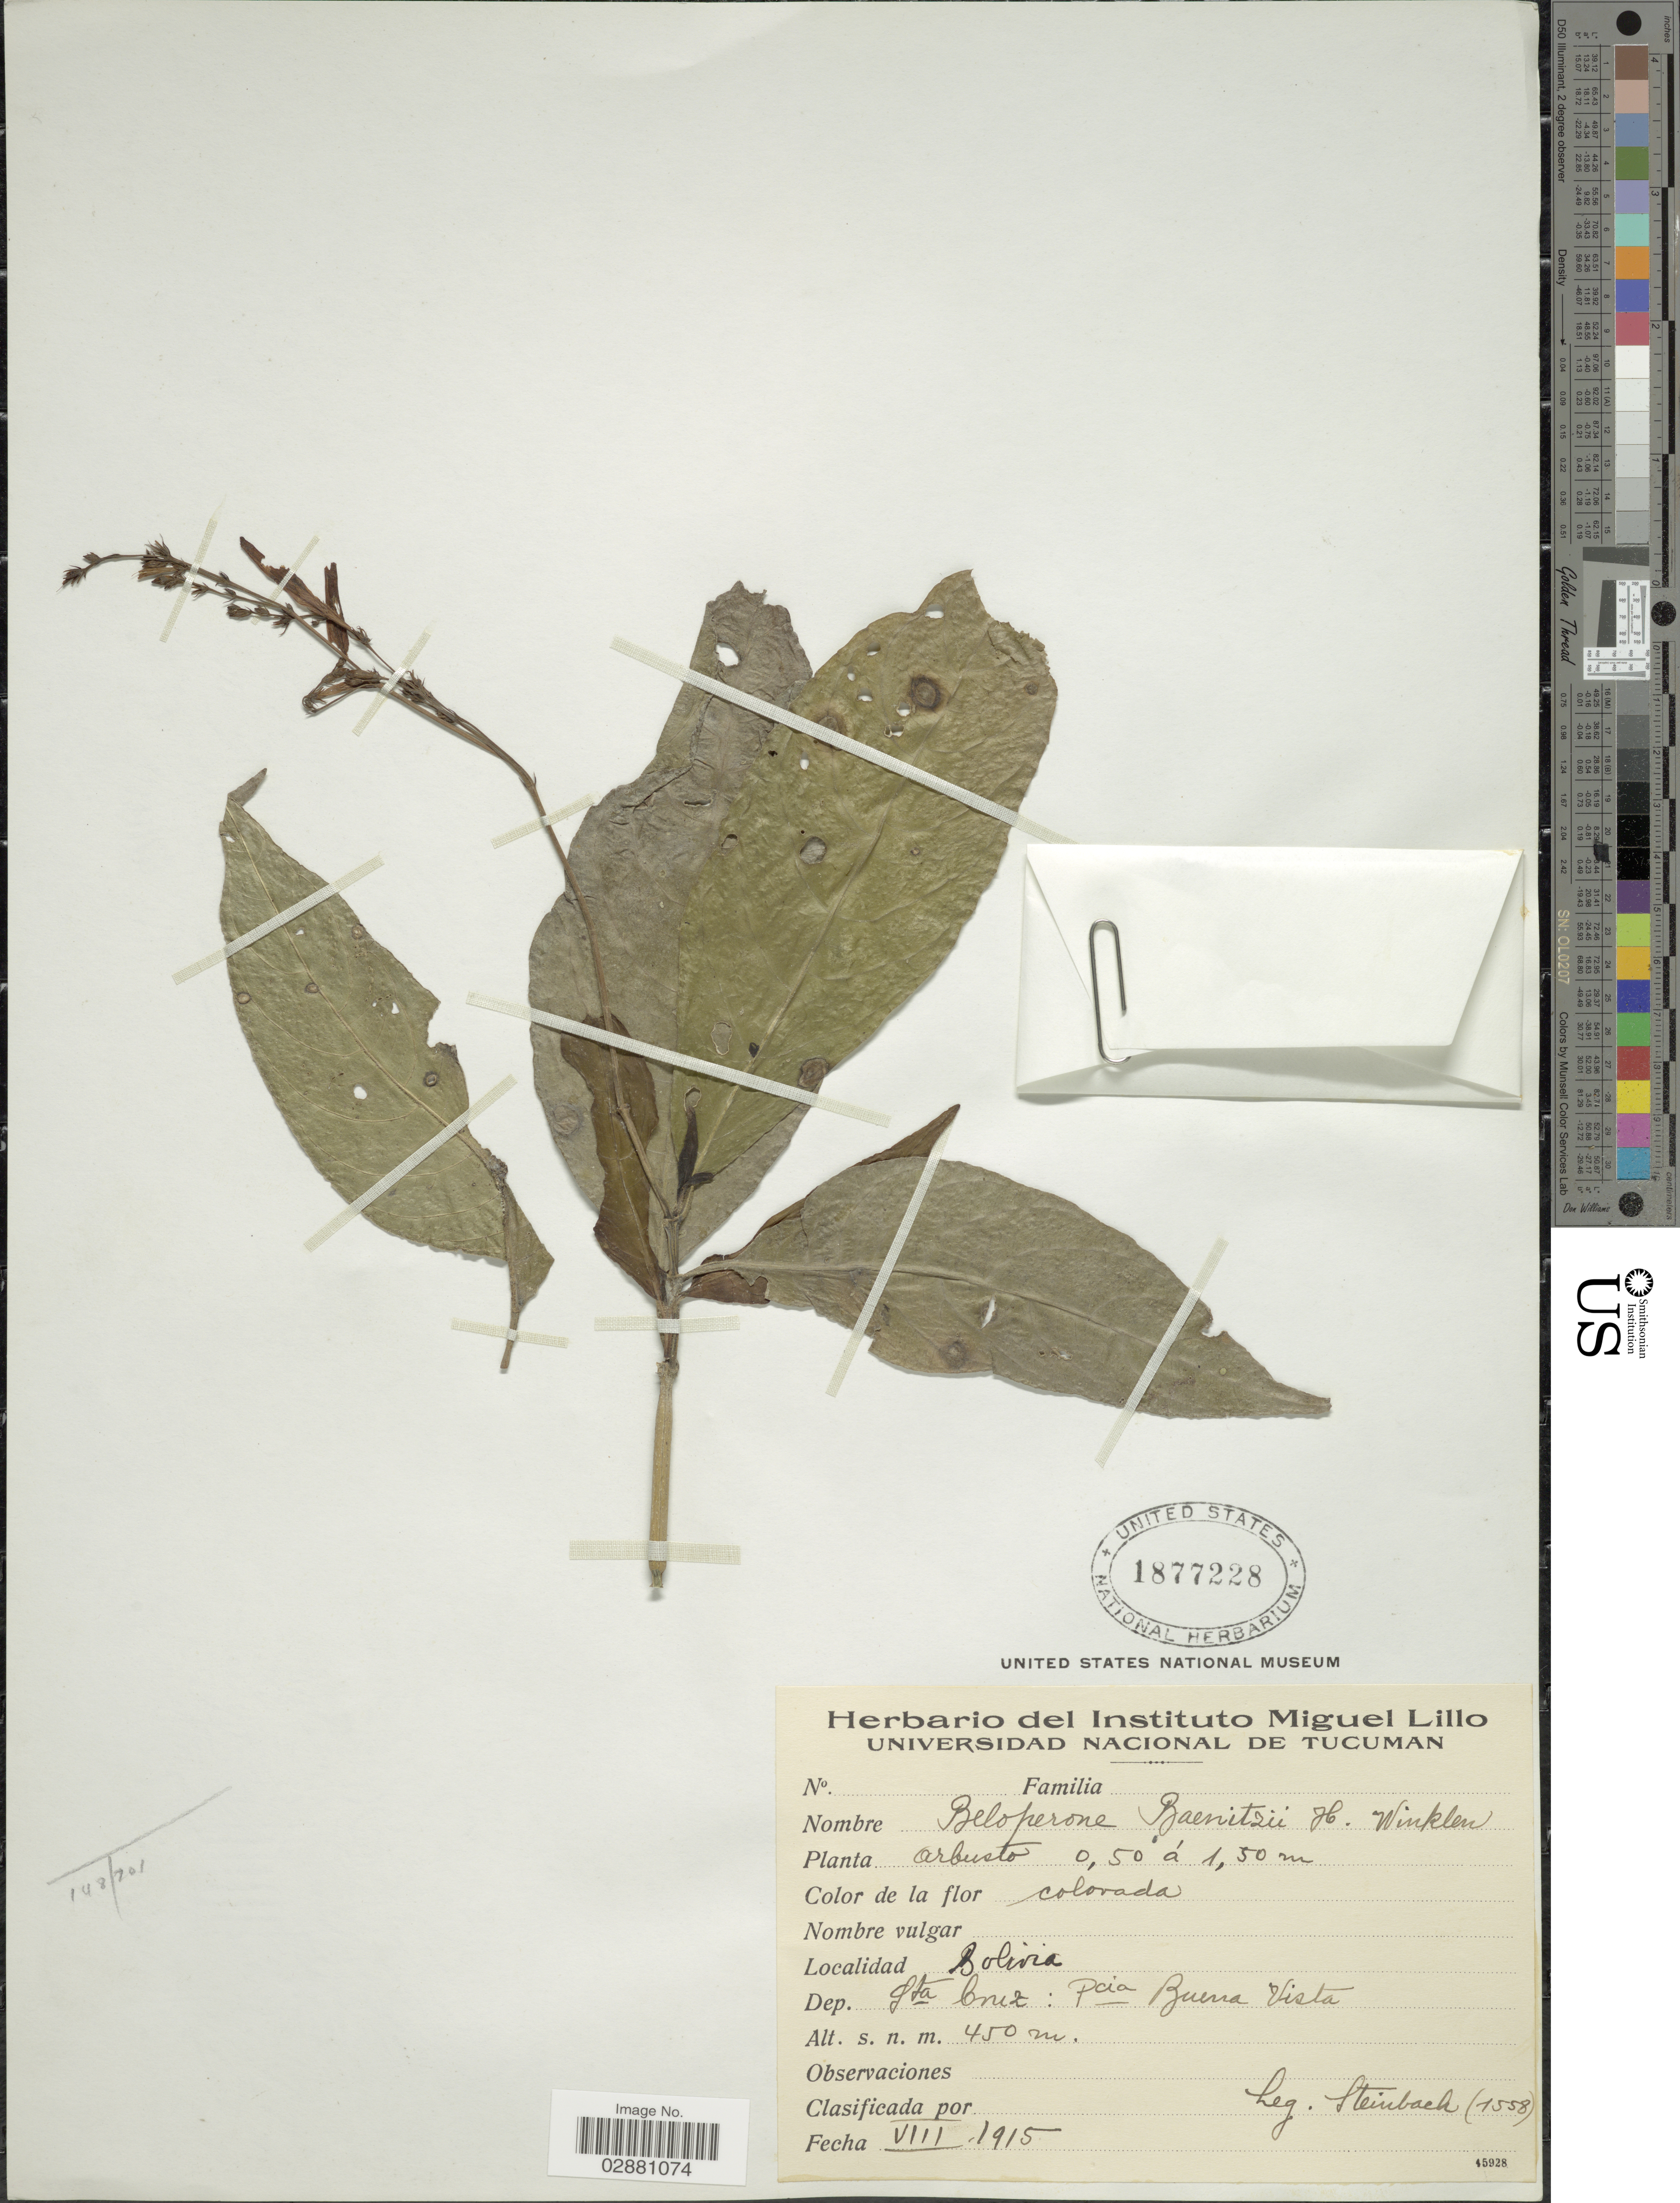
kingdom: Plantae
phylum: Tracheophyta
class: Magnoliopsida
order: Lamiales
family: Acanthaceae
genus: Beloperone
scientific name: Beloperone baenitzii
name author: H.J.P. Winkl.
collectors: Steinbach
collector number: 1558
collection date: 1915-03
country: Bolivia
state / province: Santa Cruz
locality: Dep. Sta Cruz: Pcia Buena Vista.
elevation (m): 450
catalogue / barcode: US 1877228